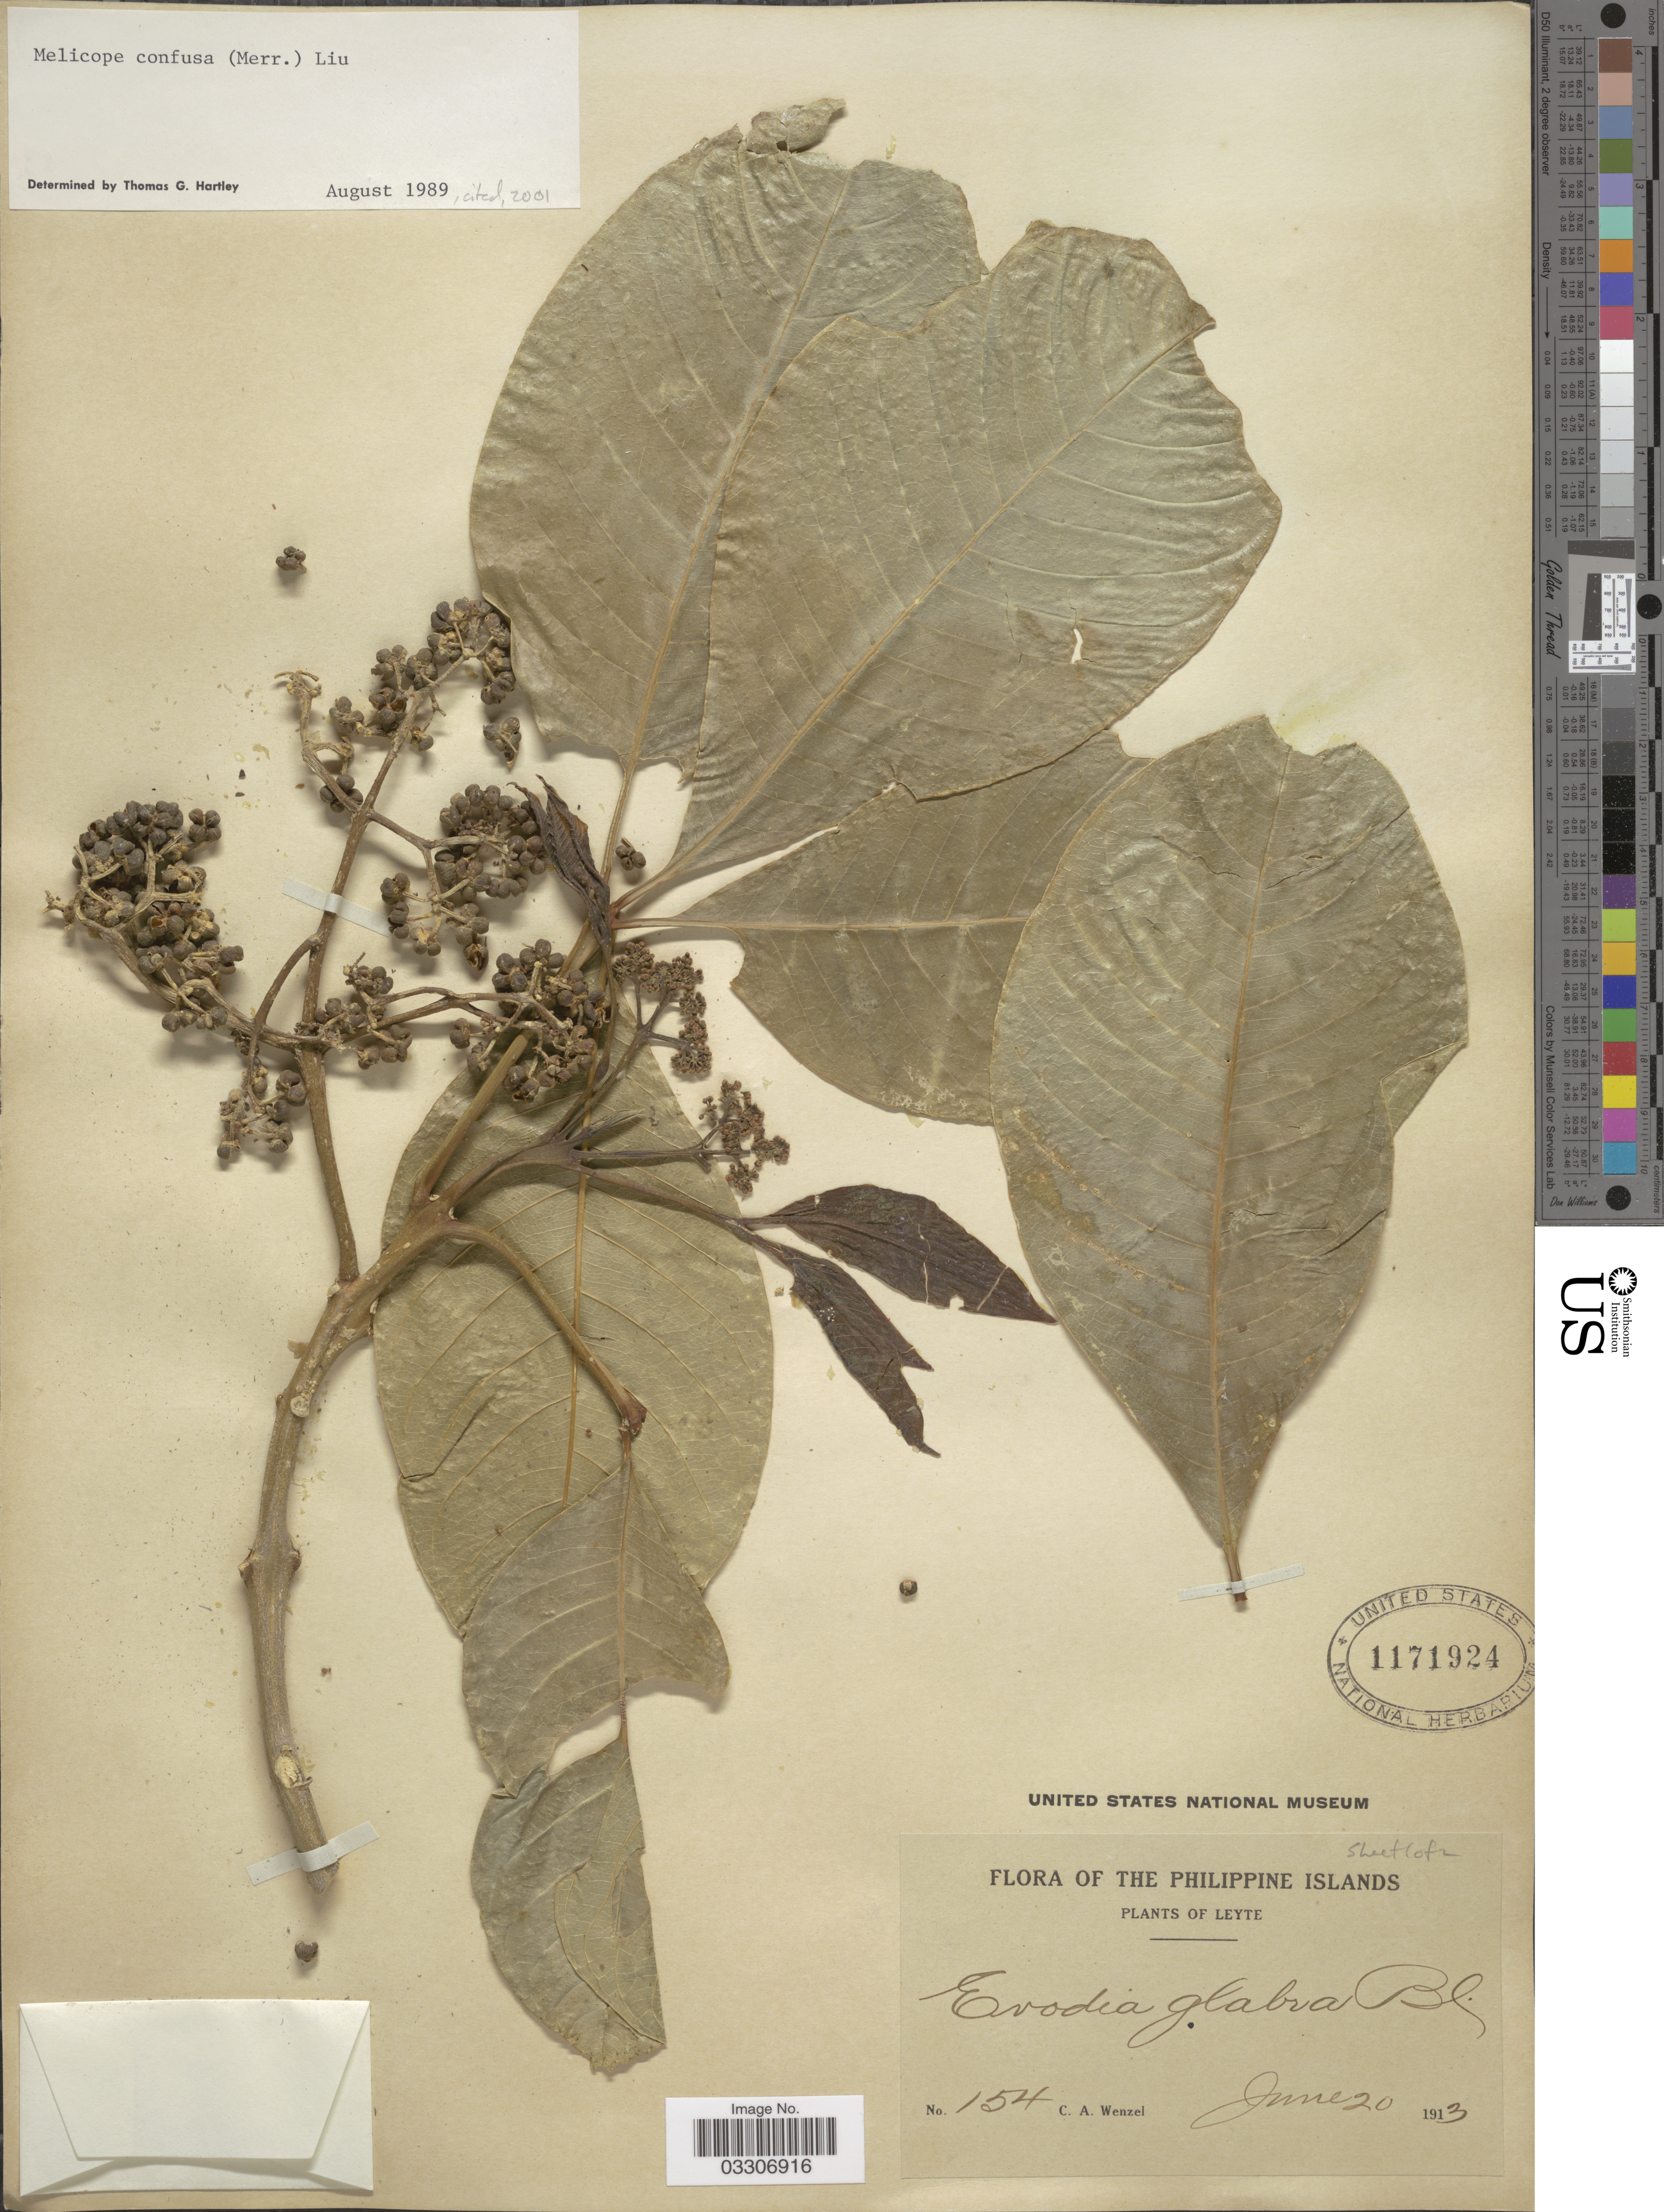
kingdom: Plantae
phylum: Tracheophyta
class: Magnoliopsida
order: Sapindales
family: Rutaceae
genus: Melicope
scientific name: Melicope confusa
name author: (Merr.) P.S. Liu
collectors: C. Wenzel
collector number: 154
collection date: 1913-06-20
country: Philippines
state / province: Eastern Visayas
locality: Leyte.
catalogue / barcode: US 1171924